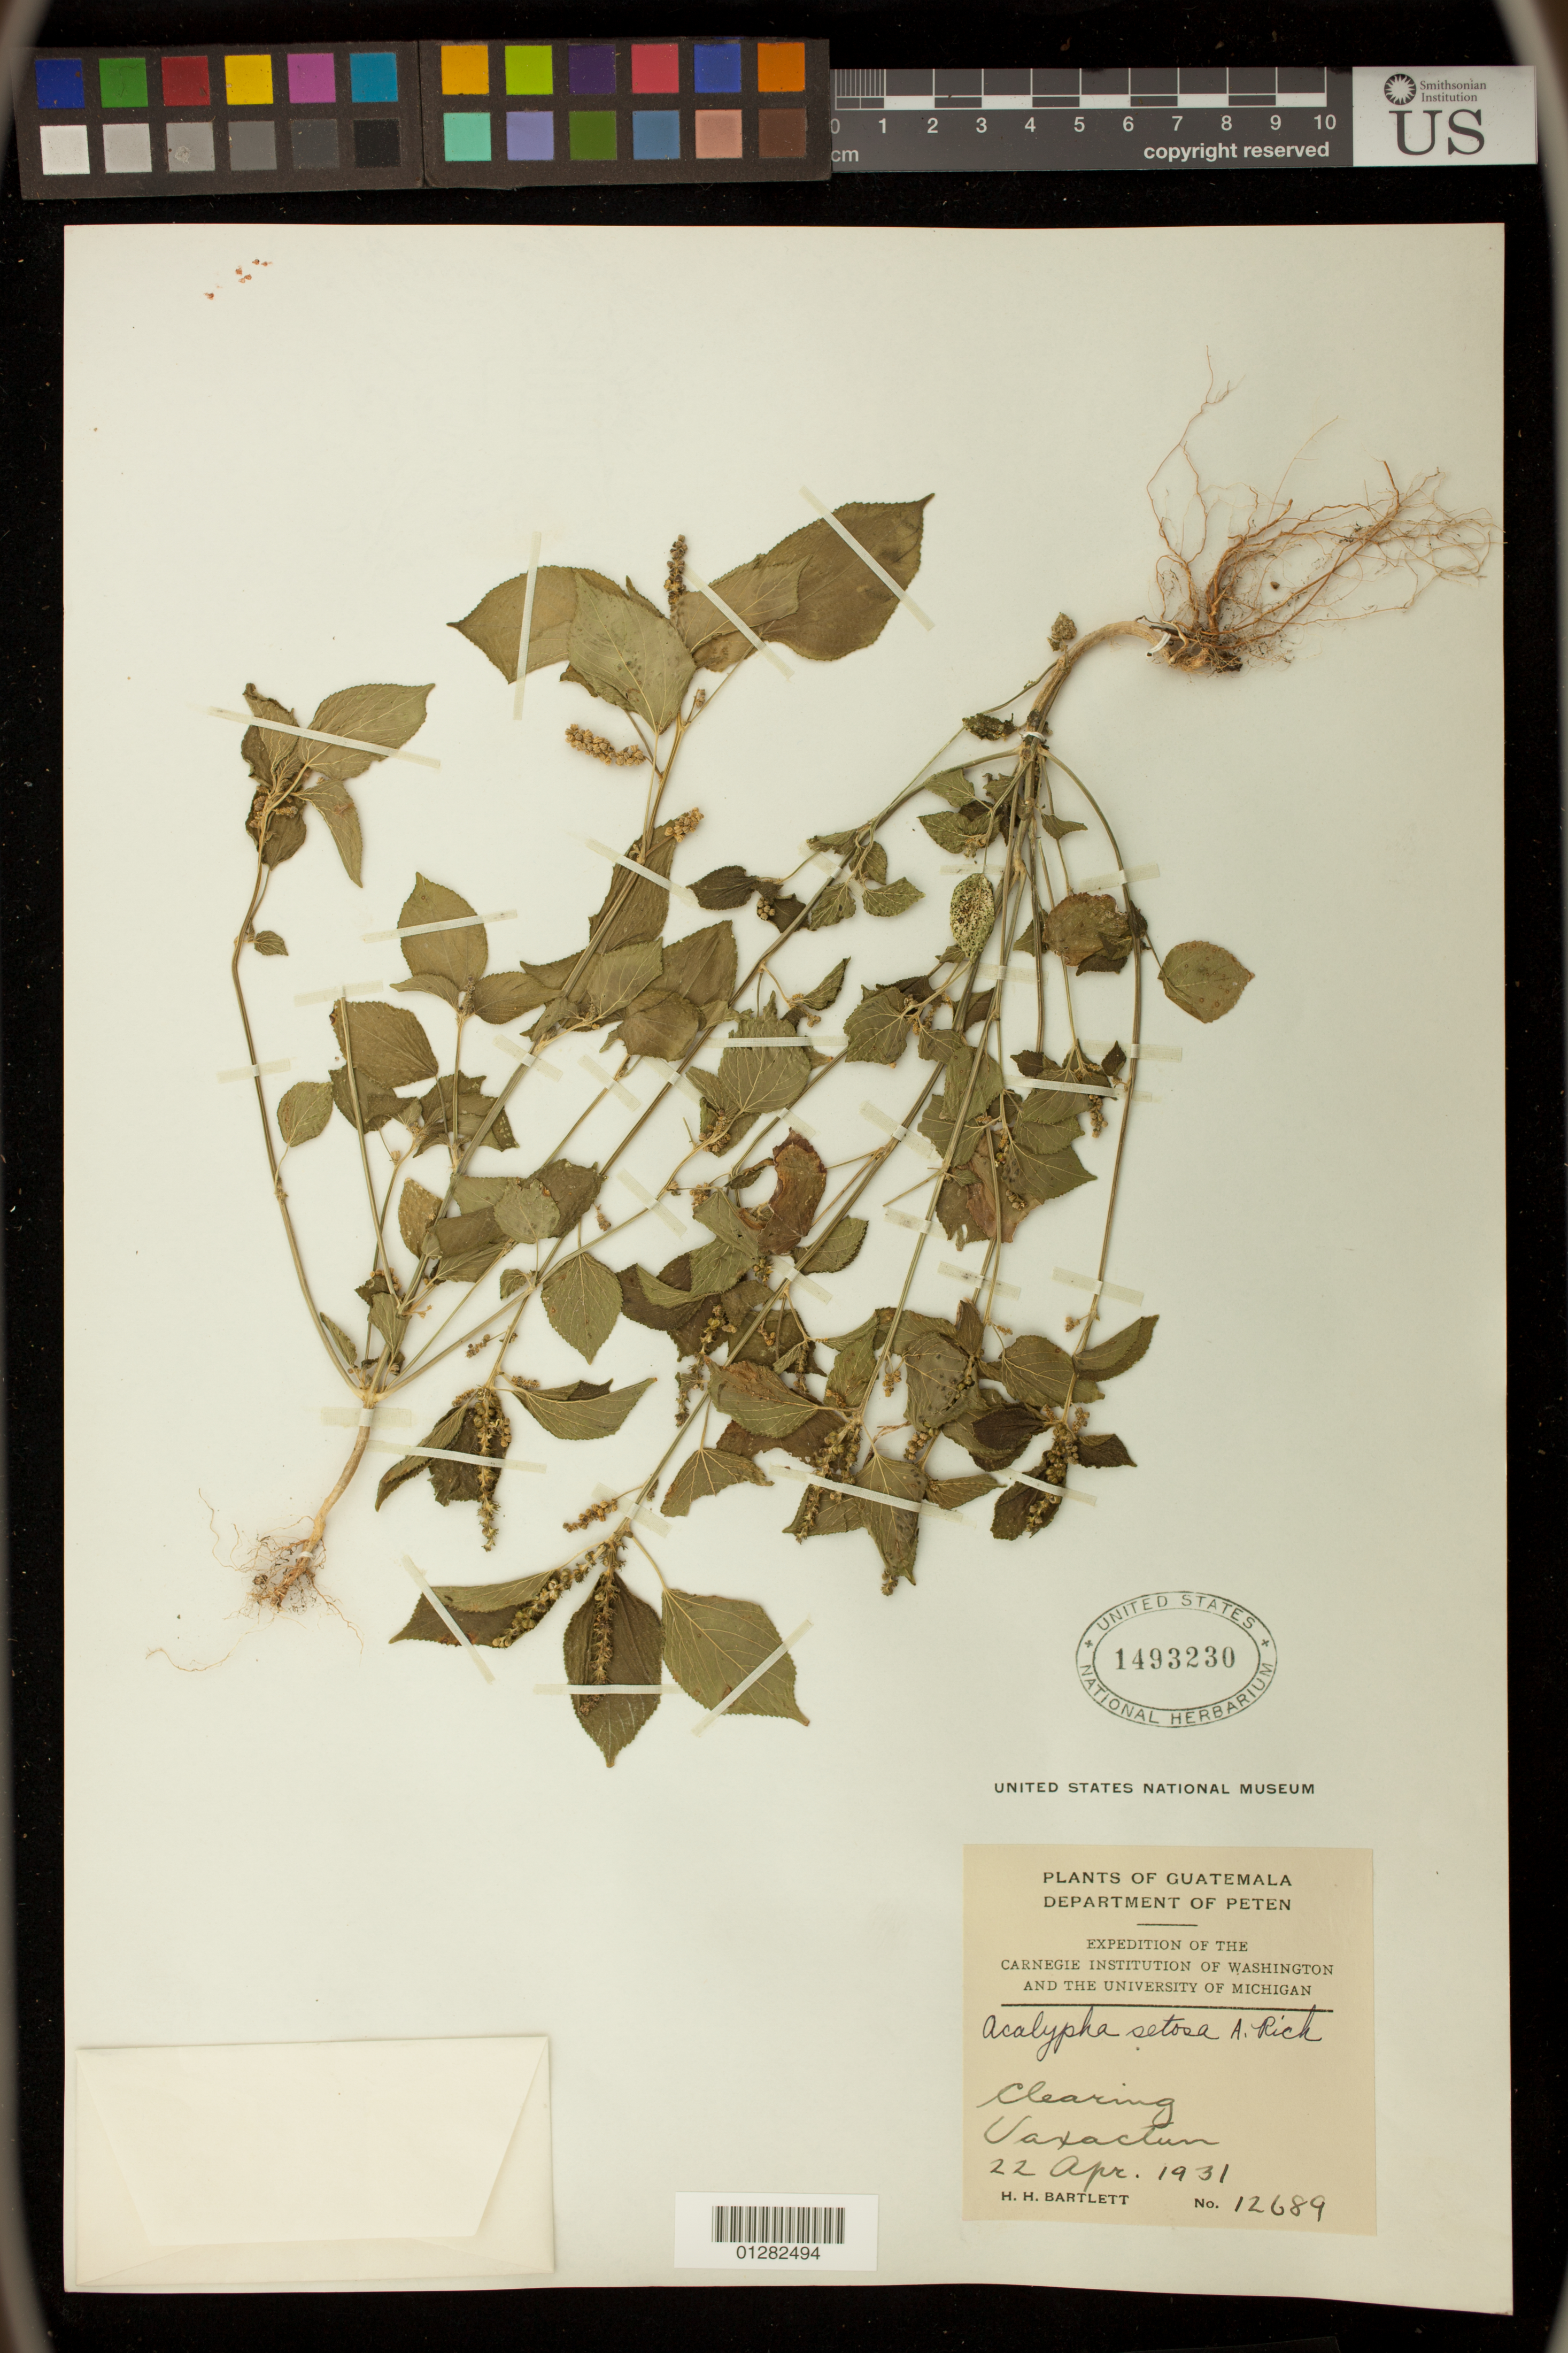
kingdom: Plantae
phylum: Tracheophyta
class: Magnoliopsida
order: Malpighiales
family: Euphorbiaceae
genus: Acalypha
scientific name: Acalypha setosa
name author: A. Rich.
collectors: C. A. Purpus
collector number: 12689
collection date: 1931-04-22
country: Guatemala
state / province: El Petén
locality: Uaxactun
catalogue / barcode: US 1493230